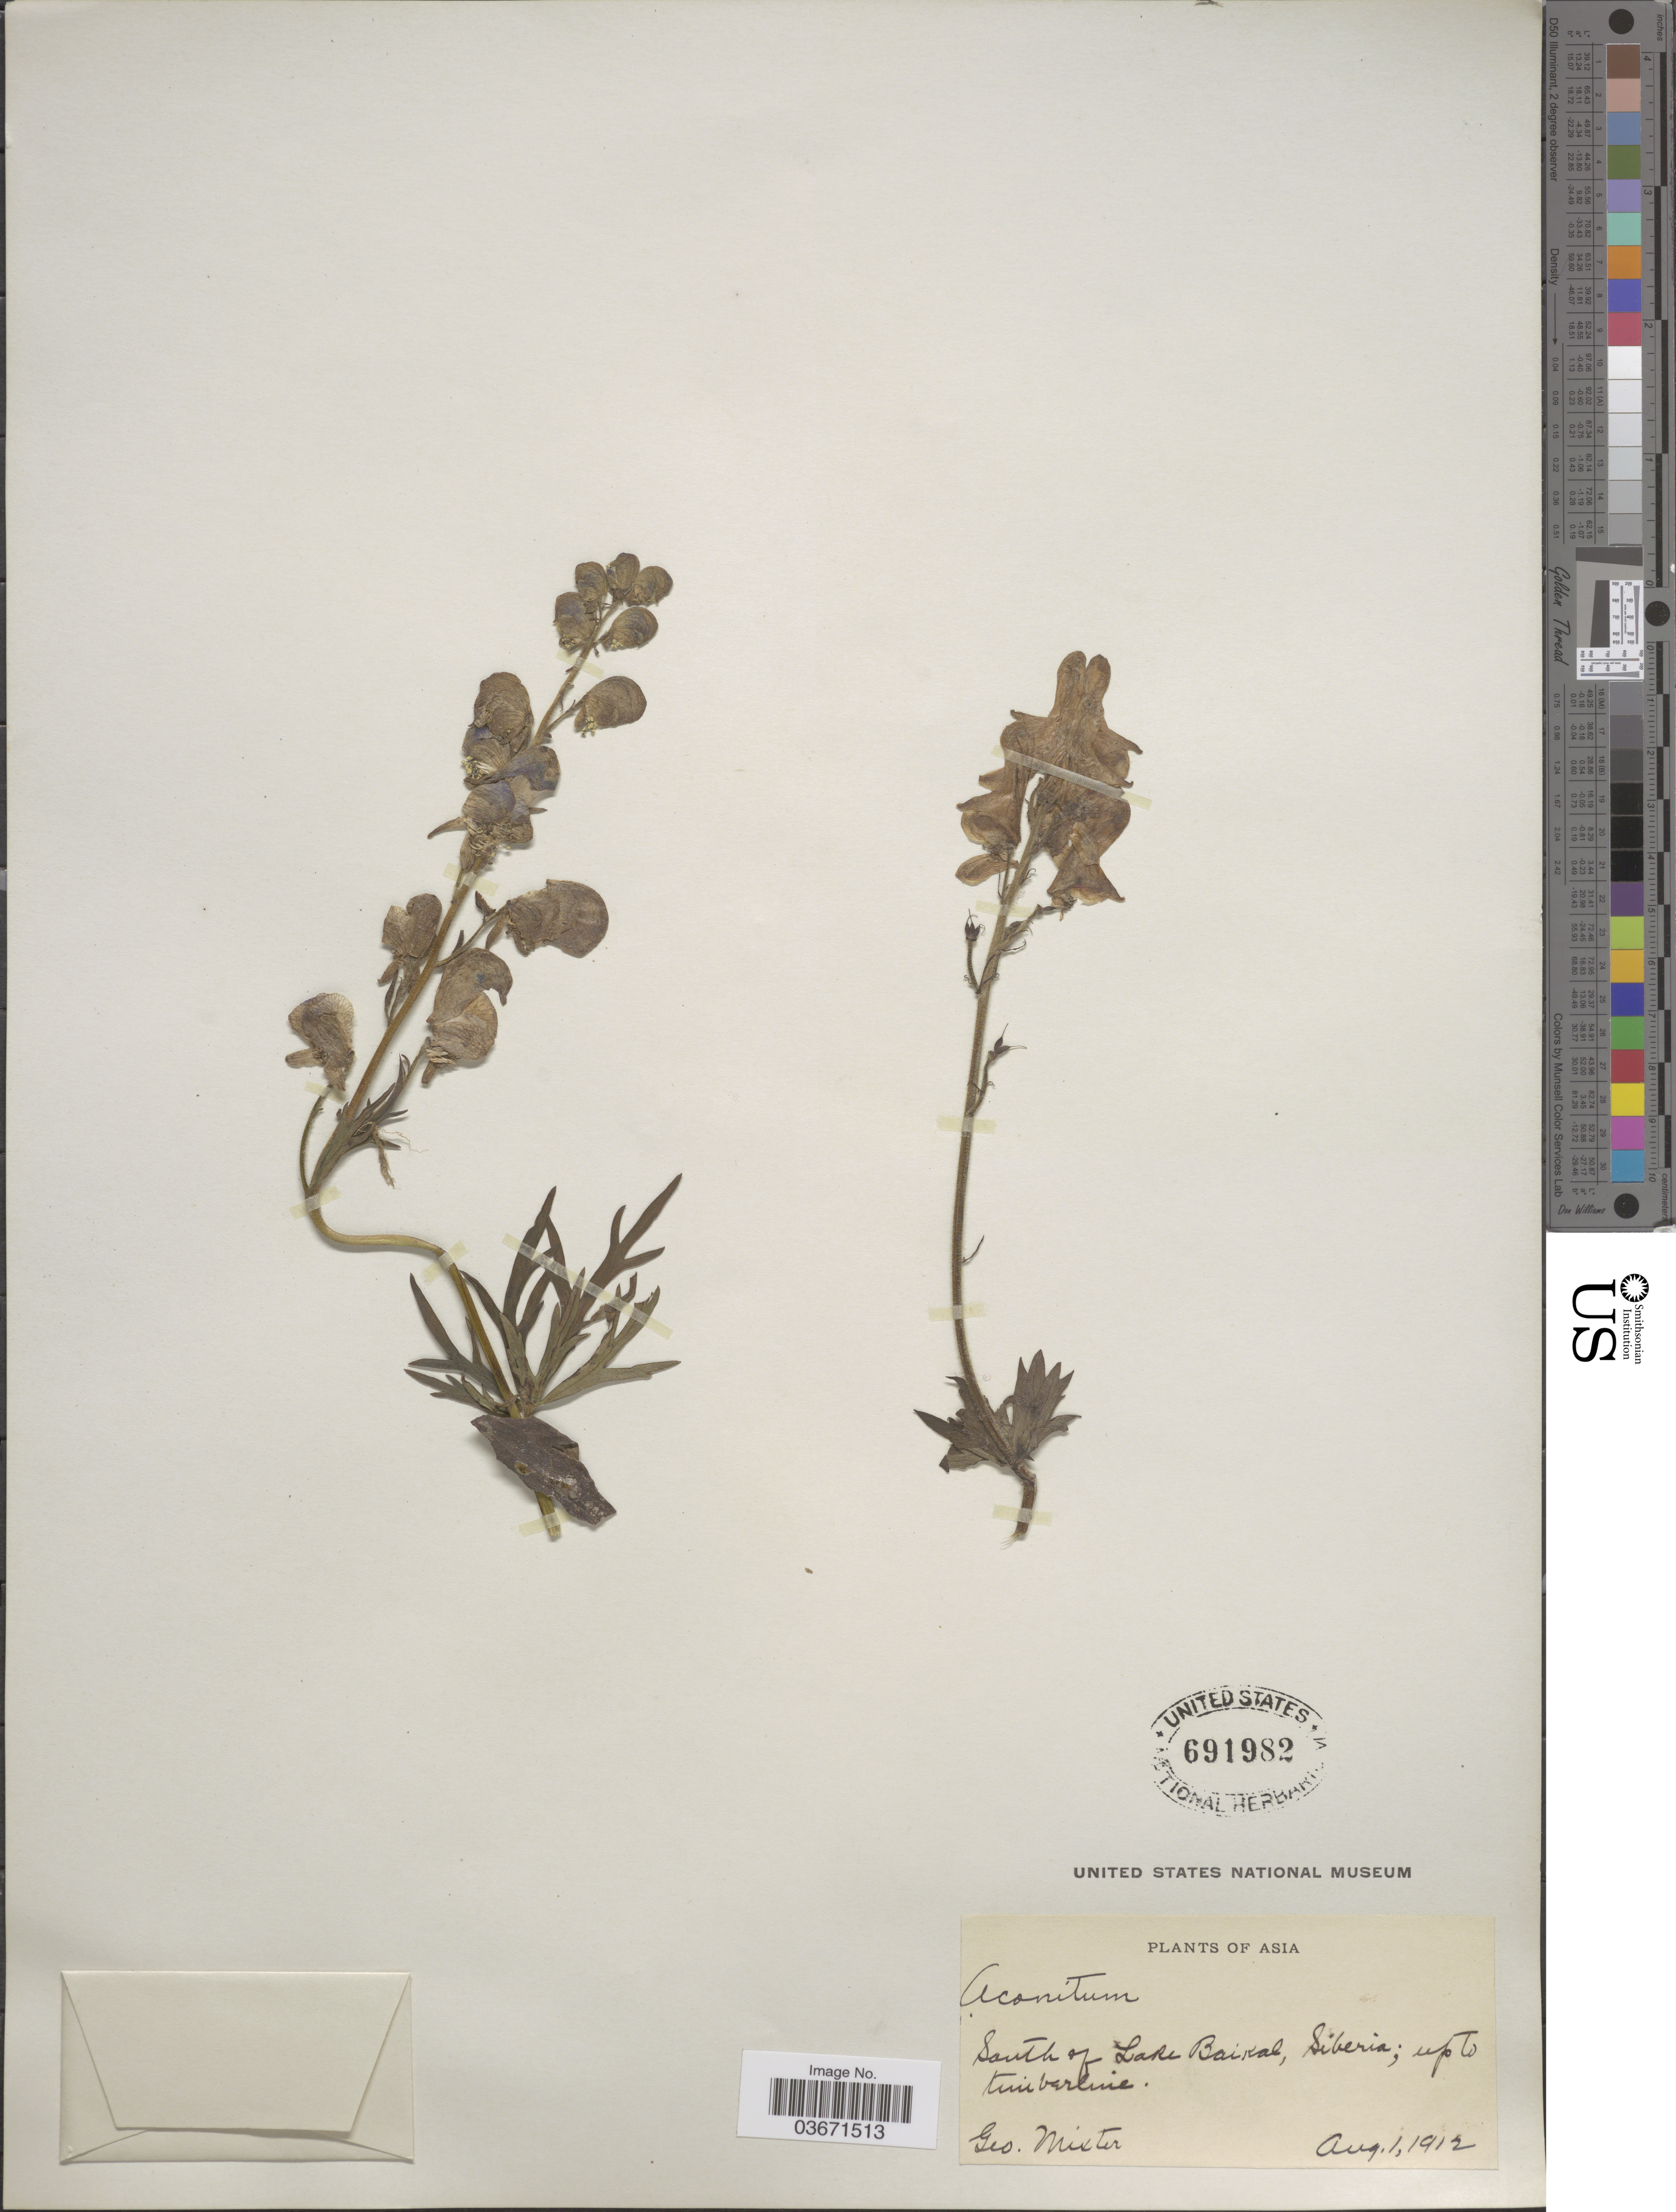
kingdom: Plantae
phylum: Tracheophyta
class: Magnoliopsida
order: Ranunculales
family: Ranunculaceae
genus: Aconitum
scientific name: Aconitum sp.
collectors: G. Mixter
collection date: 1912-08-01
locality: Asia. South of Lake Baikal, Siberia; up to timberline.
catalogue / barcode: US 691982